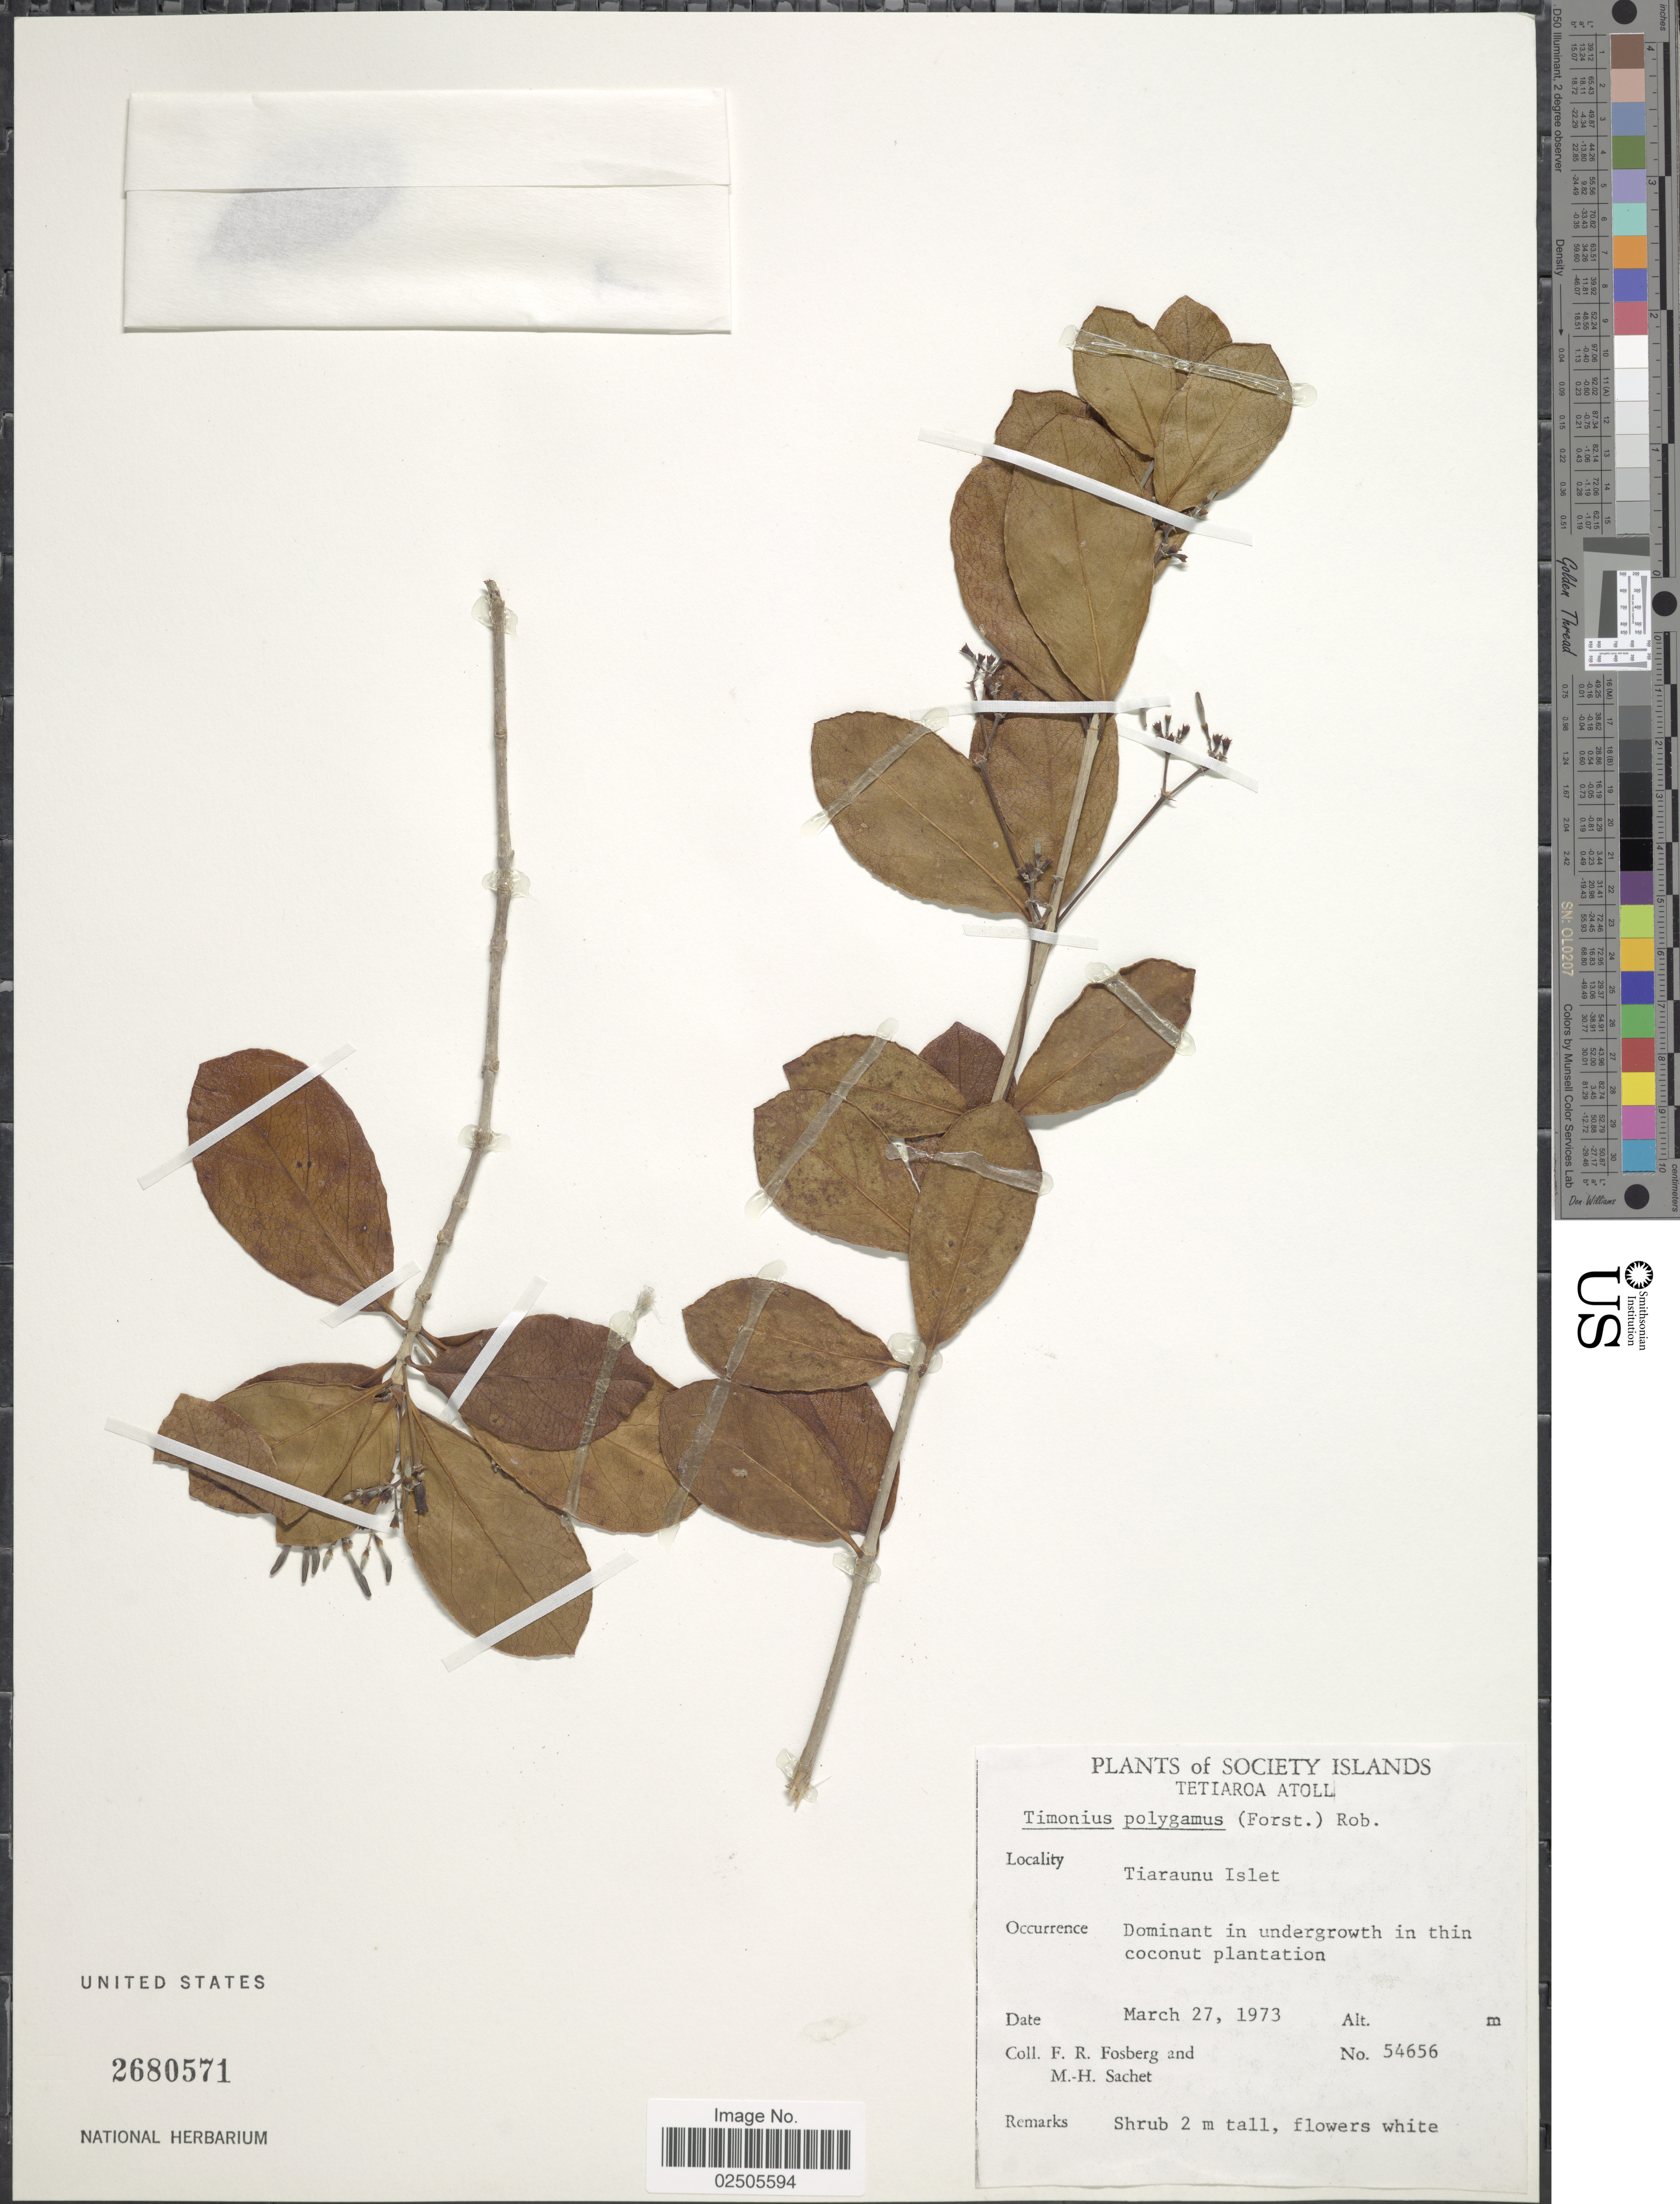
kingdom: Plantae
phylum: Tracheophyta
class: Magnoliopsida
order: Gentianales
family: Rubiaceae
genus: Timonius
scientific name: Timonius polygamus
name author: (G. Forst.) Rob.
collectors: F. R. Fosberg & M.-H. Sachet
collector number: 54656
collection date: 1973-03-27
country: French Polynesia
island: Tetiaroa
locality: Society Islands, Tetiaroa Atoll, Tiaraunu Islet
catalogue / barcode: US 2680571